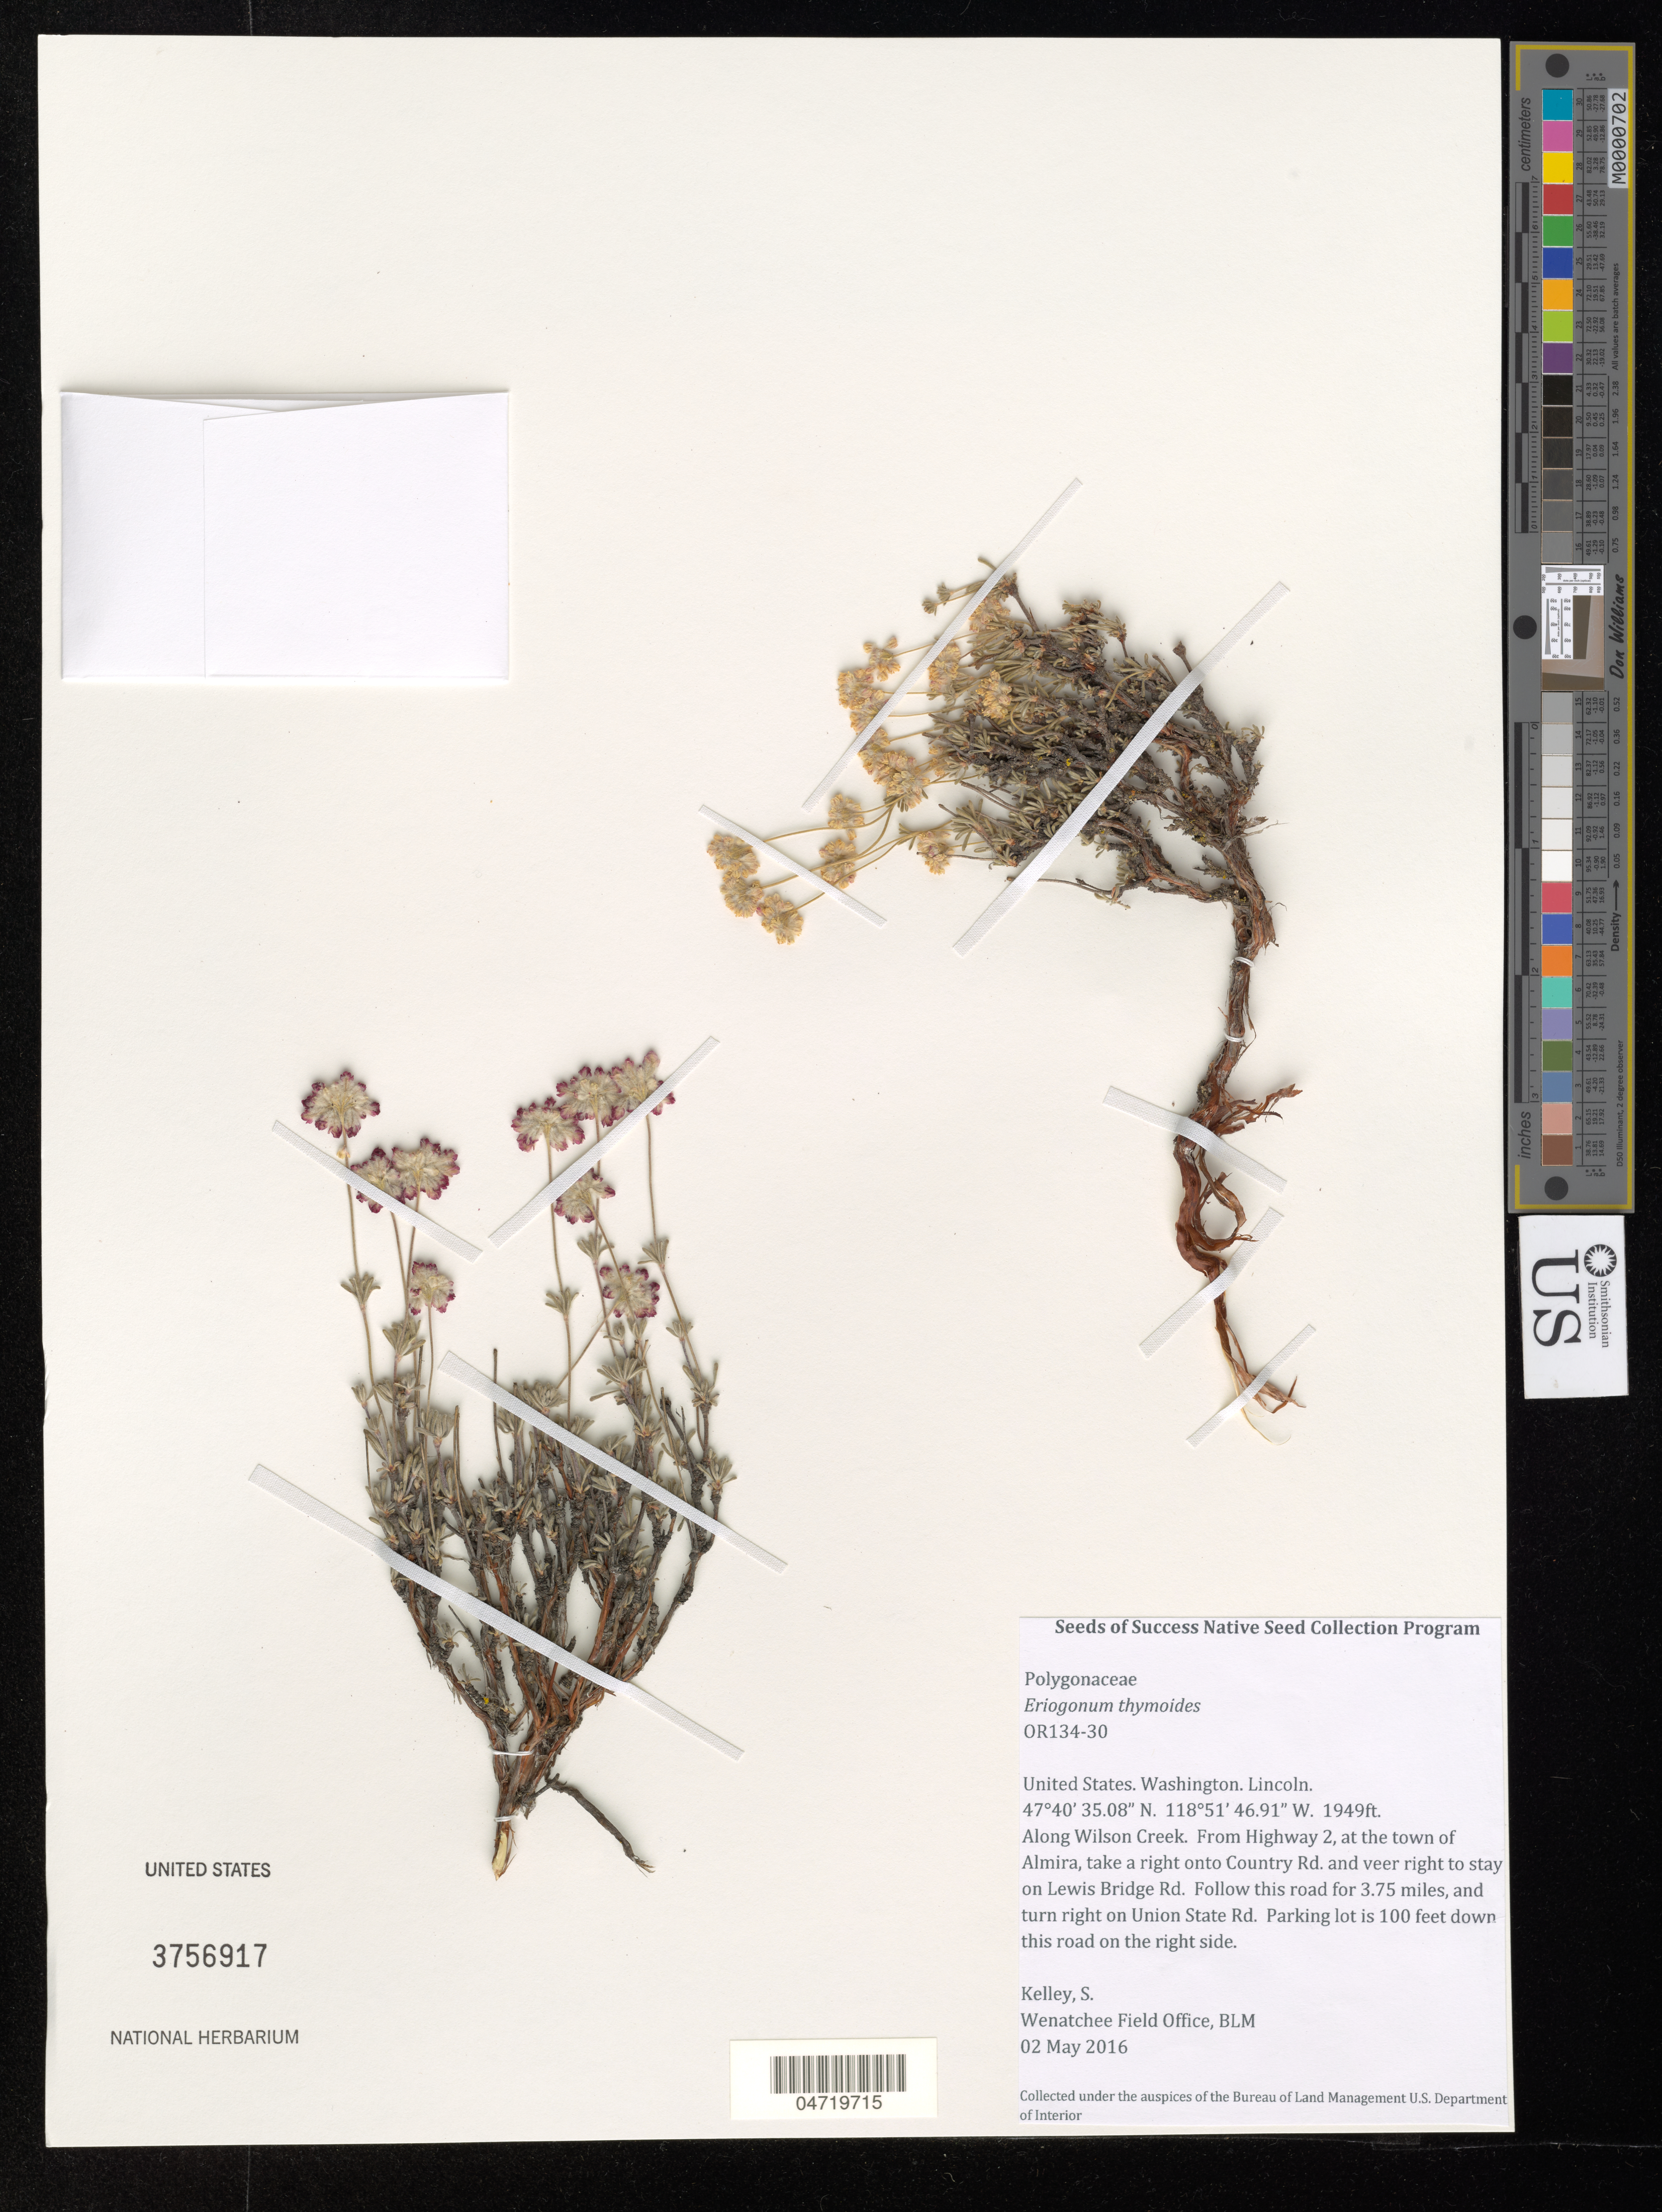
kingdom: Plantae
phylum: Tracheophyta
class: Magnoliopsida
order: Caryophyllales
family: Polygonaceae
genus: Eriogonum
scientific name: Eriogonum thymoides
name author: Benth.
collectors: S. Kelley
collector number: OR134-30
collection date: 2016-05-02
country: United States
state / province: Washington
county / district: Lincoln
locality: Wilson's Creek, Watchable Wildflower Trail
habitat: Upland Sagebrush Shrub-steppe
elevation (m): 594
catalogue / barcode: US 3756917